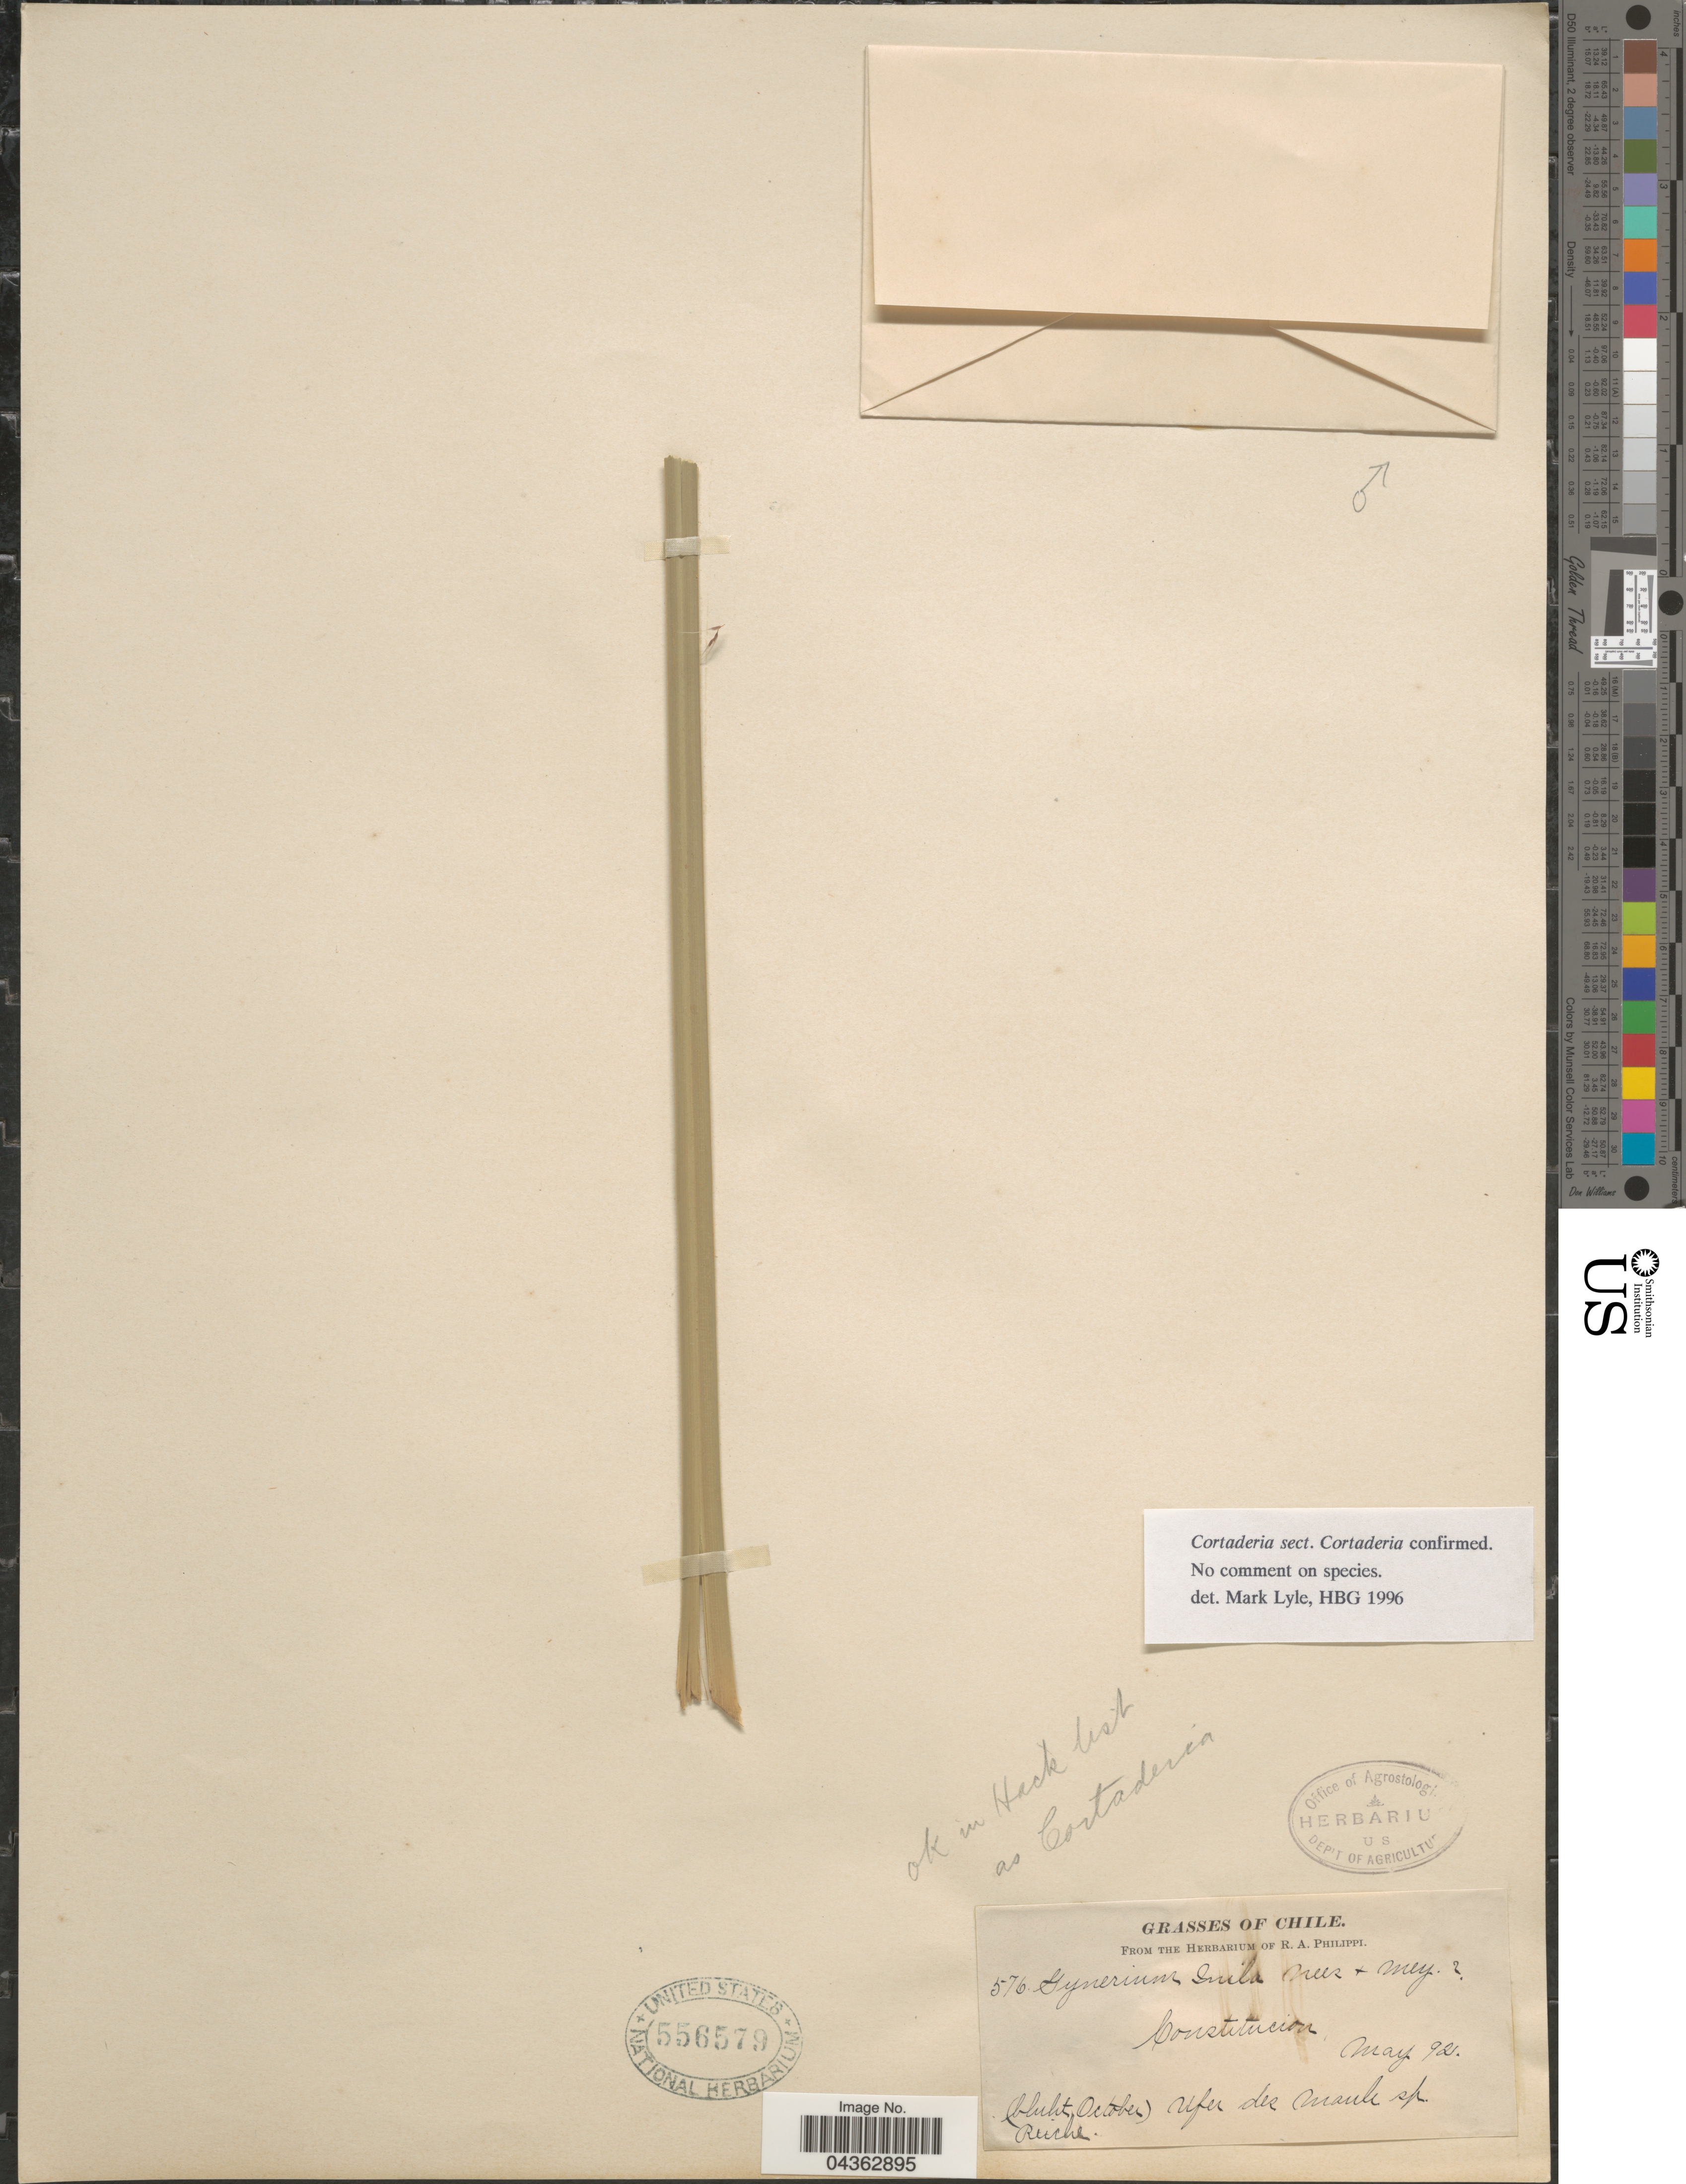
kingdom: Plantae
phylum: Tracheophyta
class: Liliopsida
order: Poales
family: Poaceae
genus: Cortaderia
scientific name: Cortaderia speciosa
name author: (Nees) Stapf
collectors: R. A. Philippi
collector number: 576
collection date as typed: Transcribed d/m/y: /5/92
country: Chile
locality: Constitucion.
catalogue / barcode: US 556579